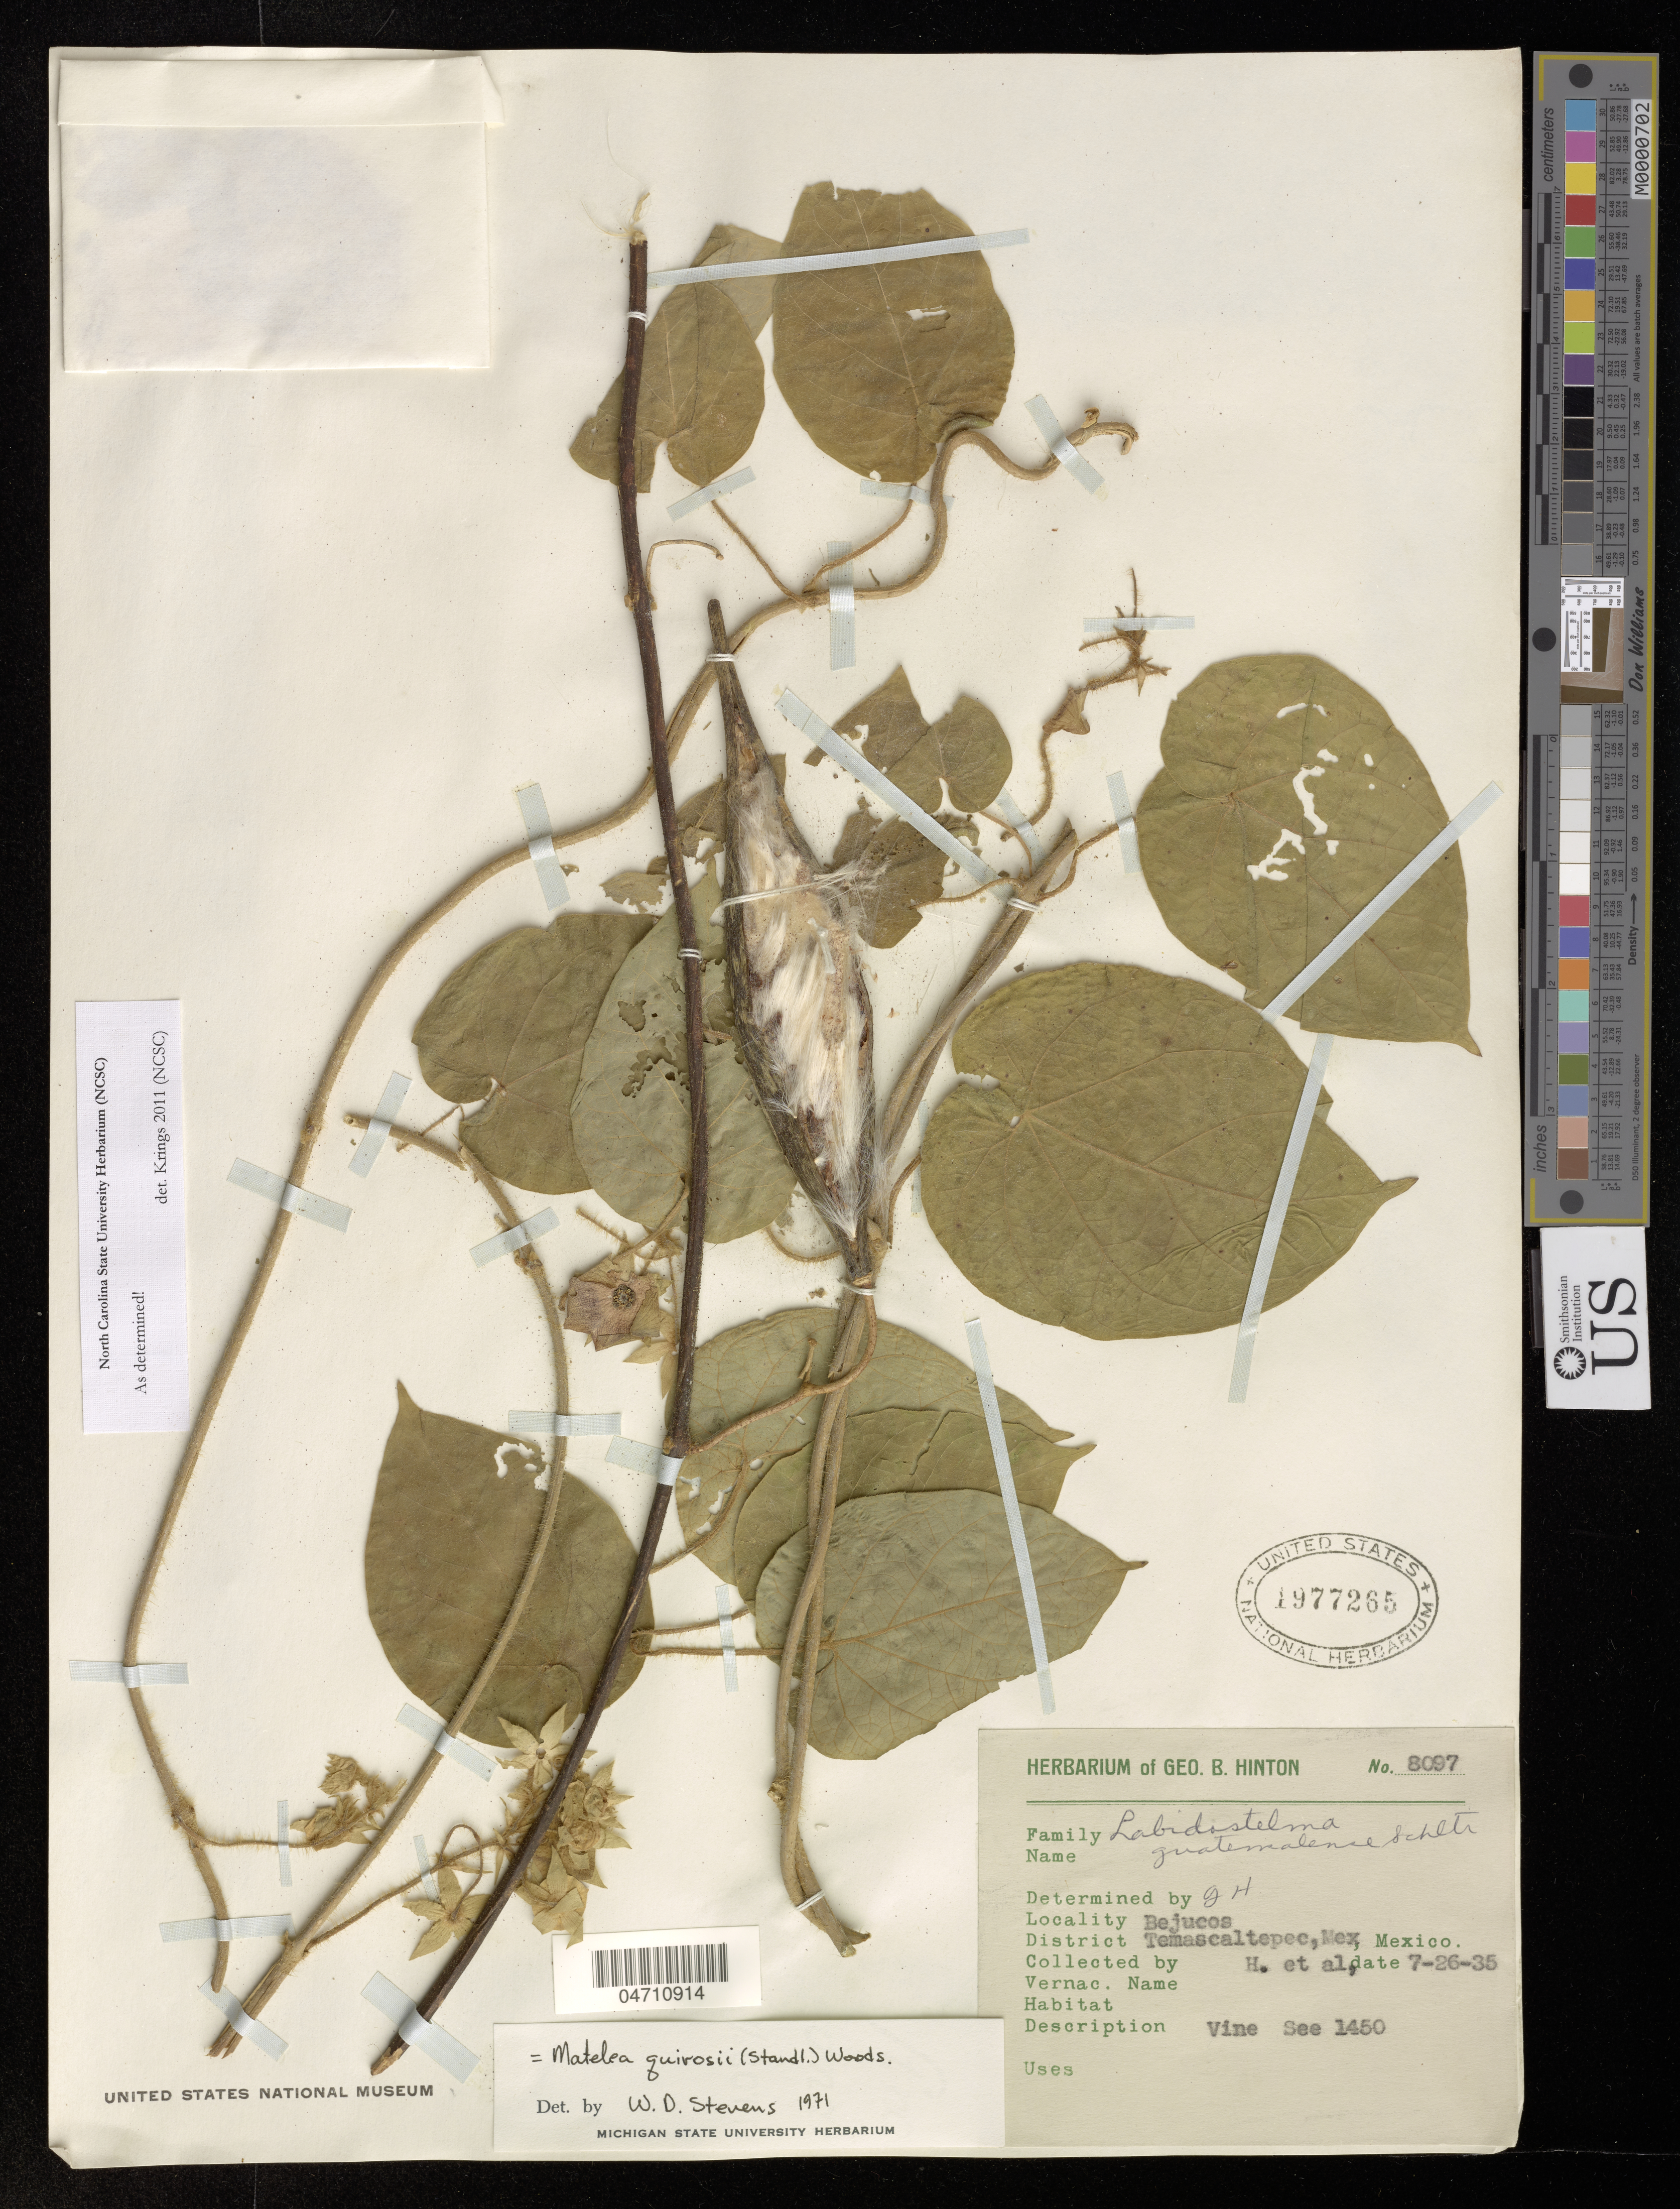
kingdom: Plantae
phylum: Tracheophyta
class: Magnoliopsida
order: Gentianales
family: Apocynaceae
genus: Matelea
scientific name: Matelea quirosii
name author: (Standl.) Woodson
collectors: G. B. Hinton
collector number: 8097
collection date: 1935-07-26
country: Mexico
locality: Bejucos. District Temascaltepec.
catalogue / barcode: US 1977265